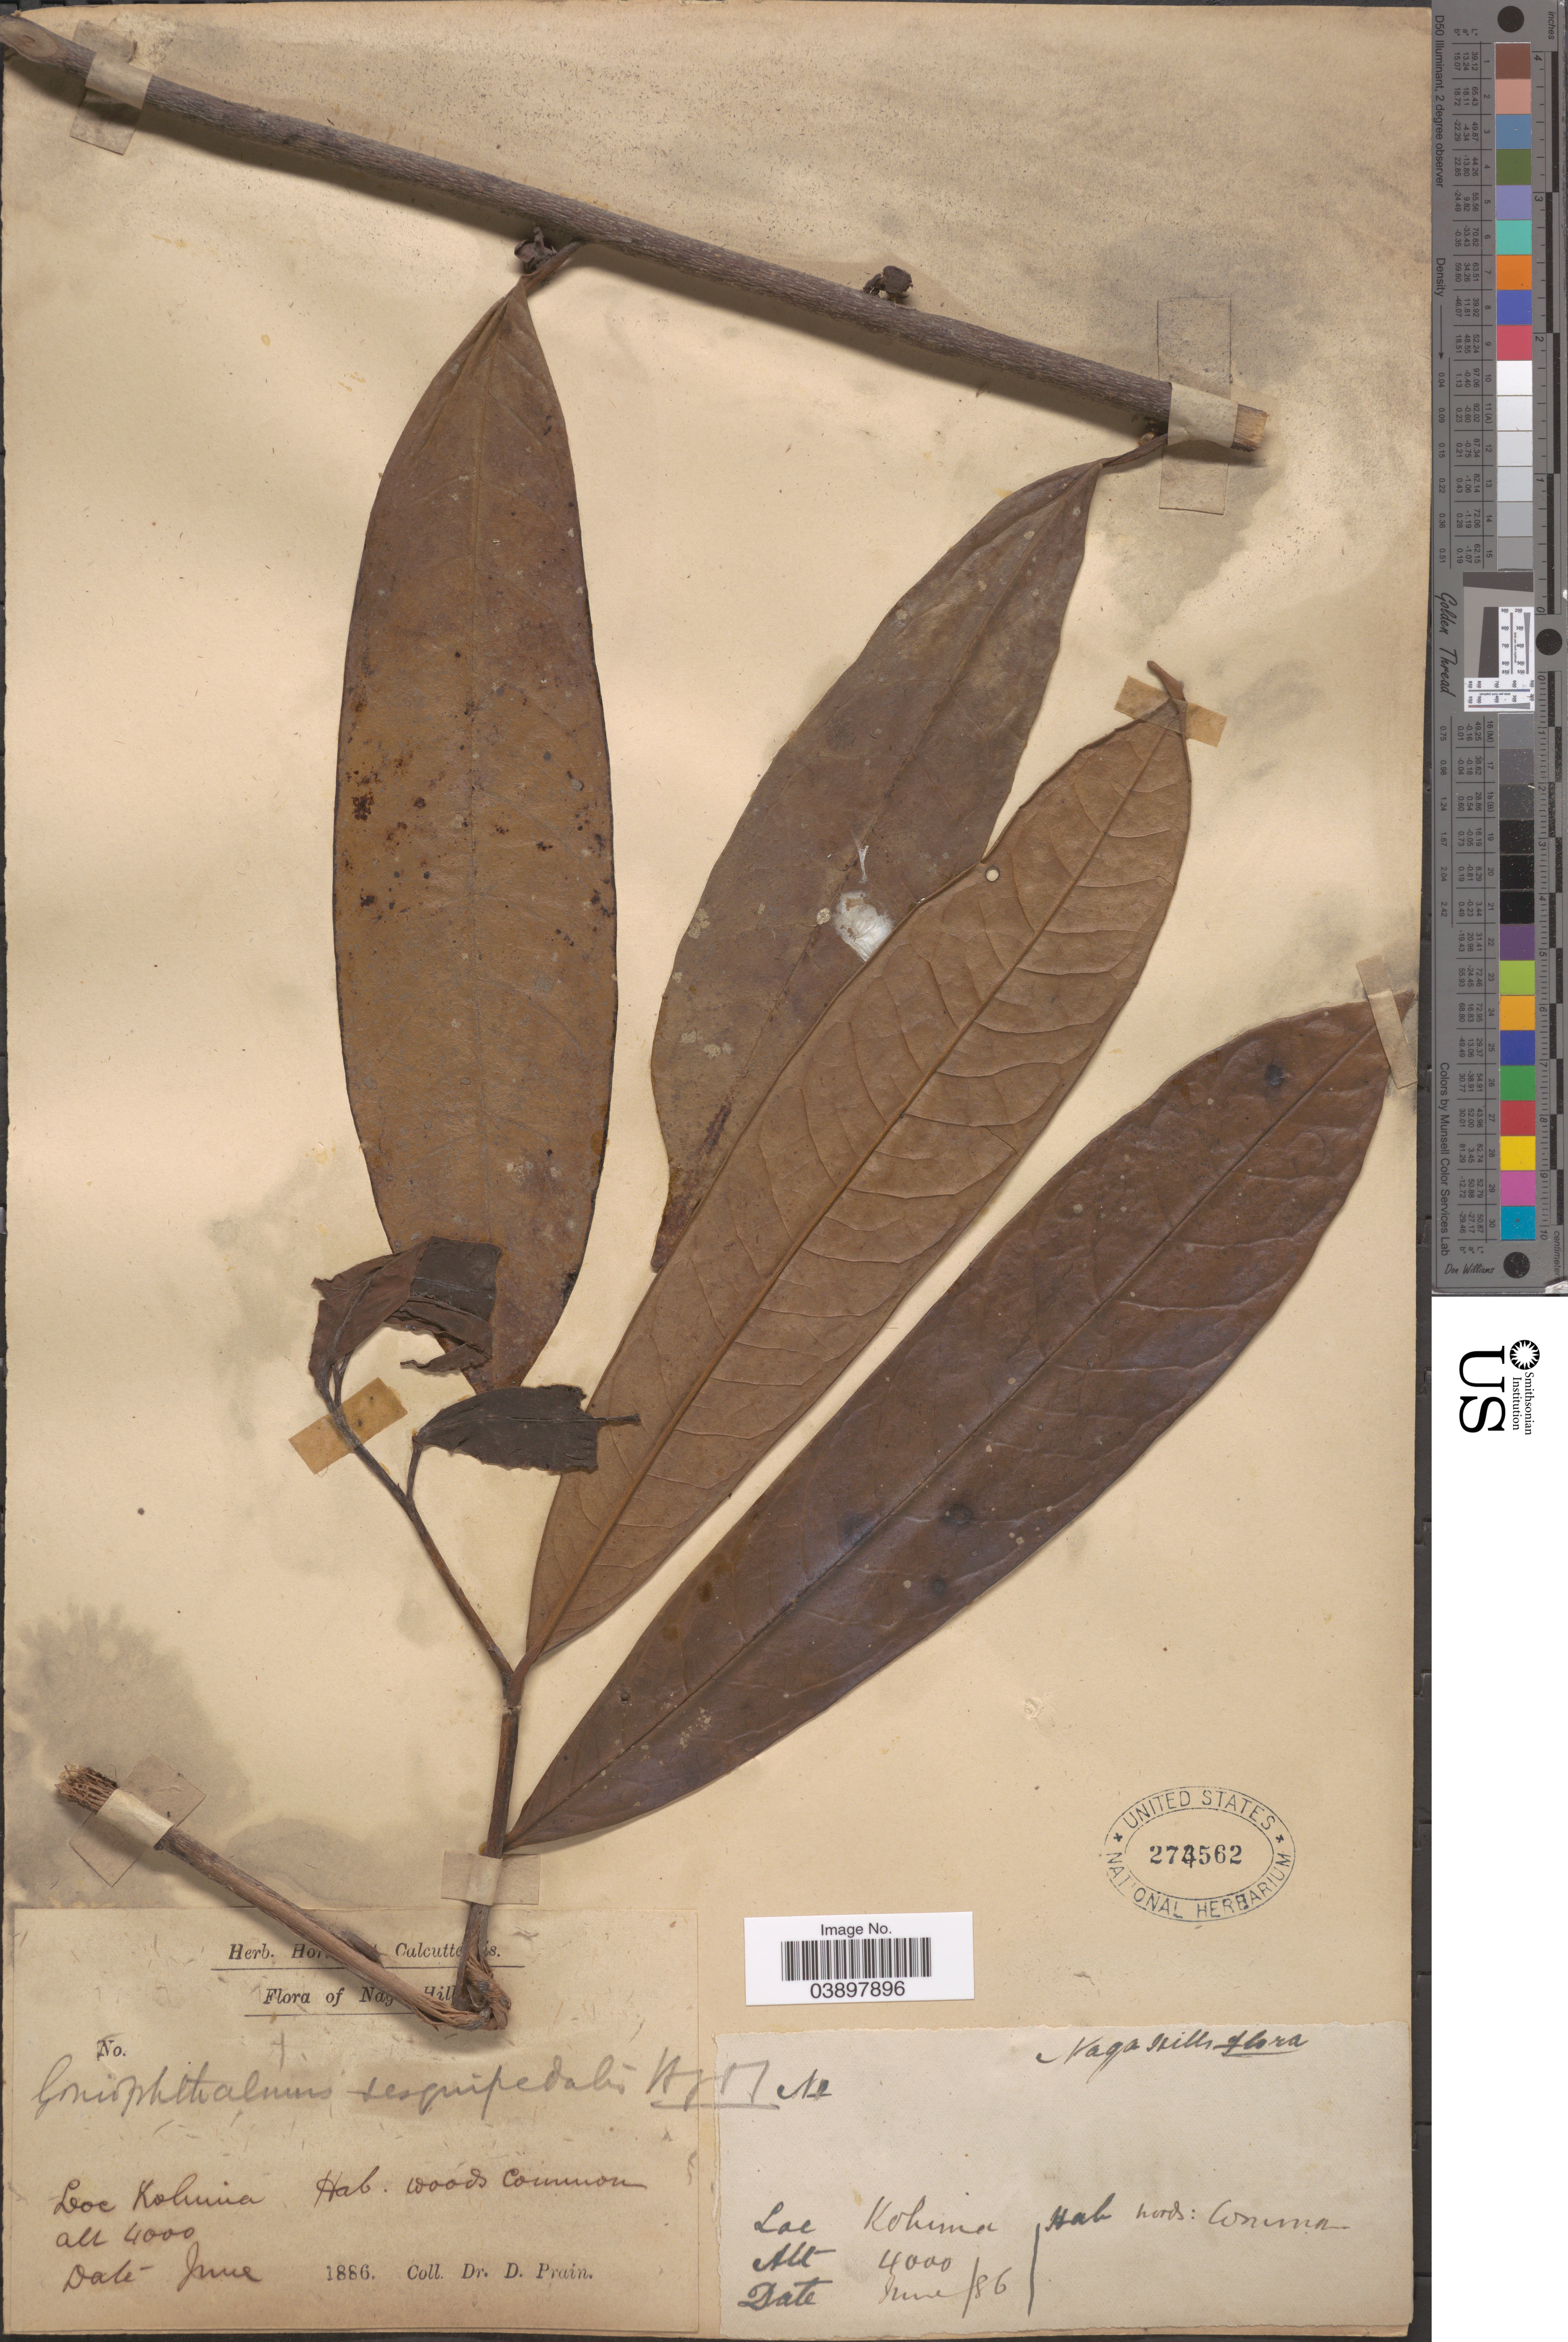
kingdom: Plantae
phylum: Tracheophyta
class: Magnoliopsida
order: Magnoliales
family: Annonaceae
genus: Goniothalamus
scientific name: Goniothalamus sesquipedalis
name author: Hook. f. & Thomson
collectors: D. Prain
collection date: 1886-06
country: India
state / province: Nagaland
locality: Naga Hills. Kohima.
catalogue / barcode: US 274562